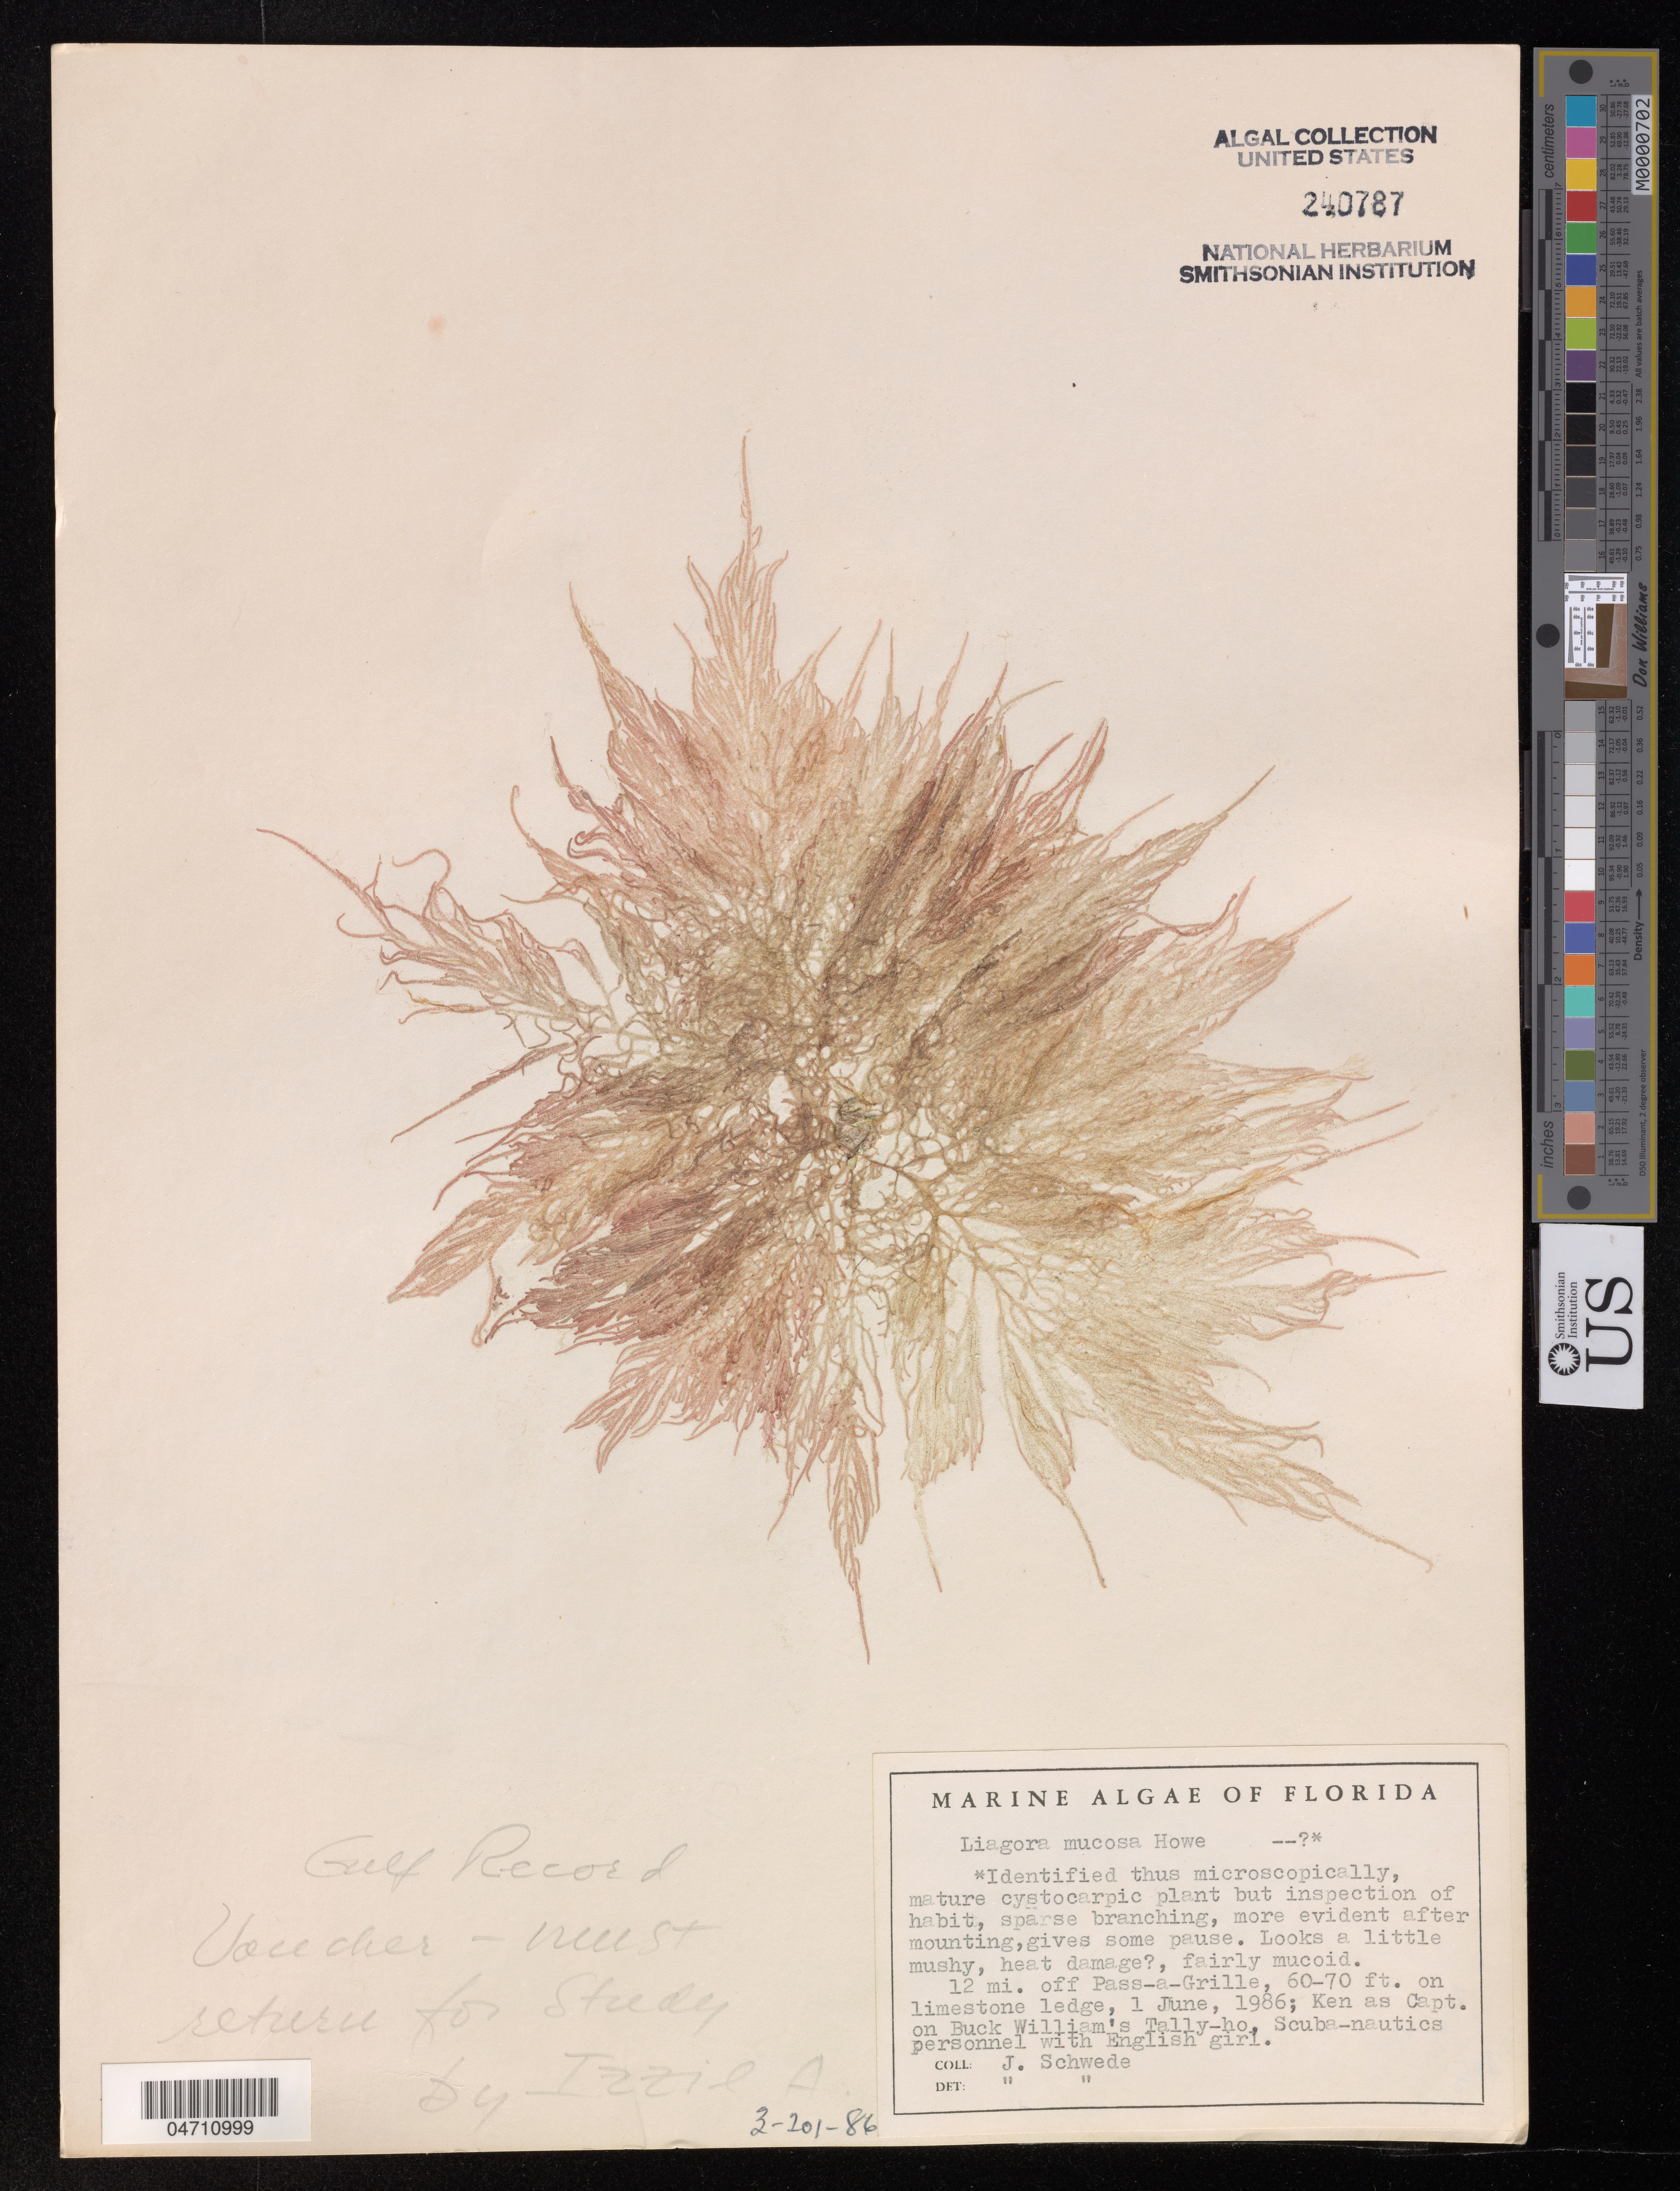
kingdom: Plantae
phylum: Rhodophyta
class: Florideophyceae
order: Nemaliales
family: Liagoraceae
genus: Liagora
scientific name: Liagora mucosa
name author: M. Howe in Britton & Millsp.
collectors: J. Schwede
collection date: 1986-06-01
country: United States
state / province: Florida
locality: Ken as Capt. on Buck William's Tally-ho, Scuba-nautics.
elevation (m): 18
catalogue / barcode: US 240787